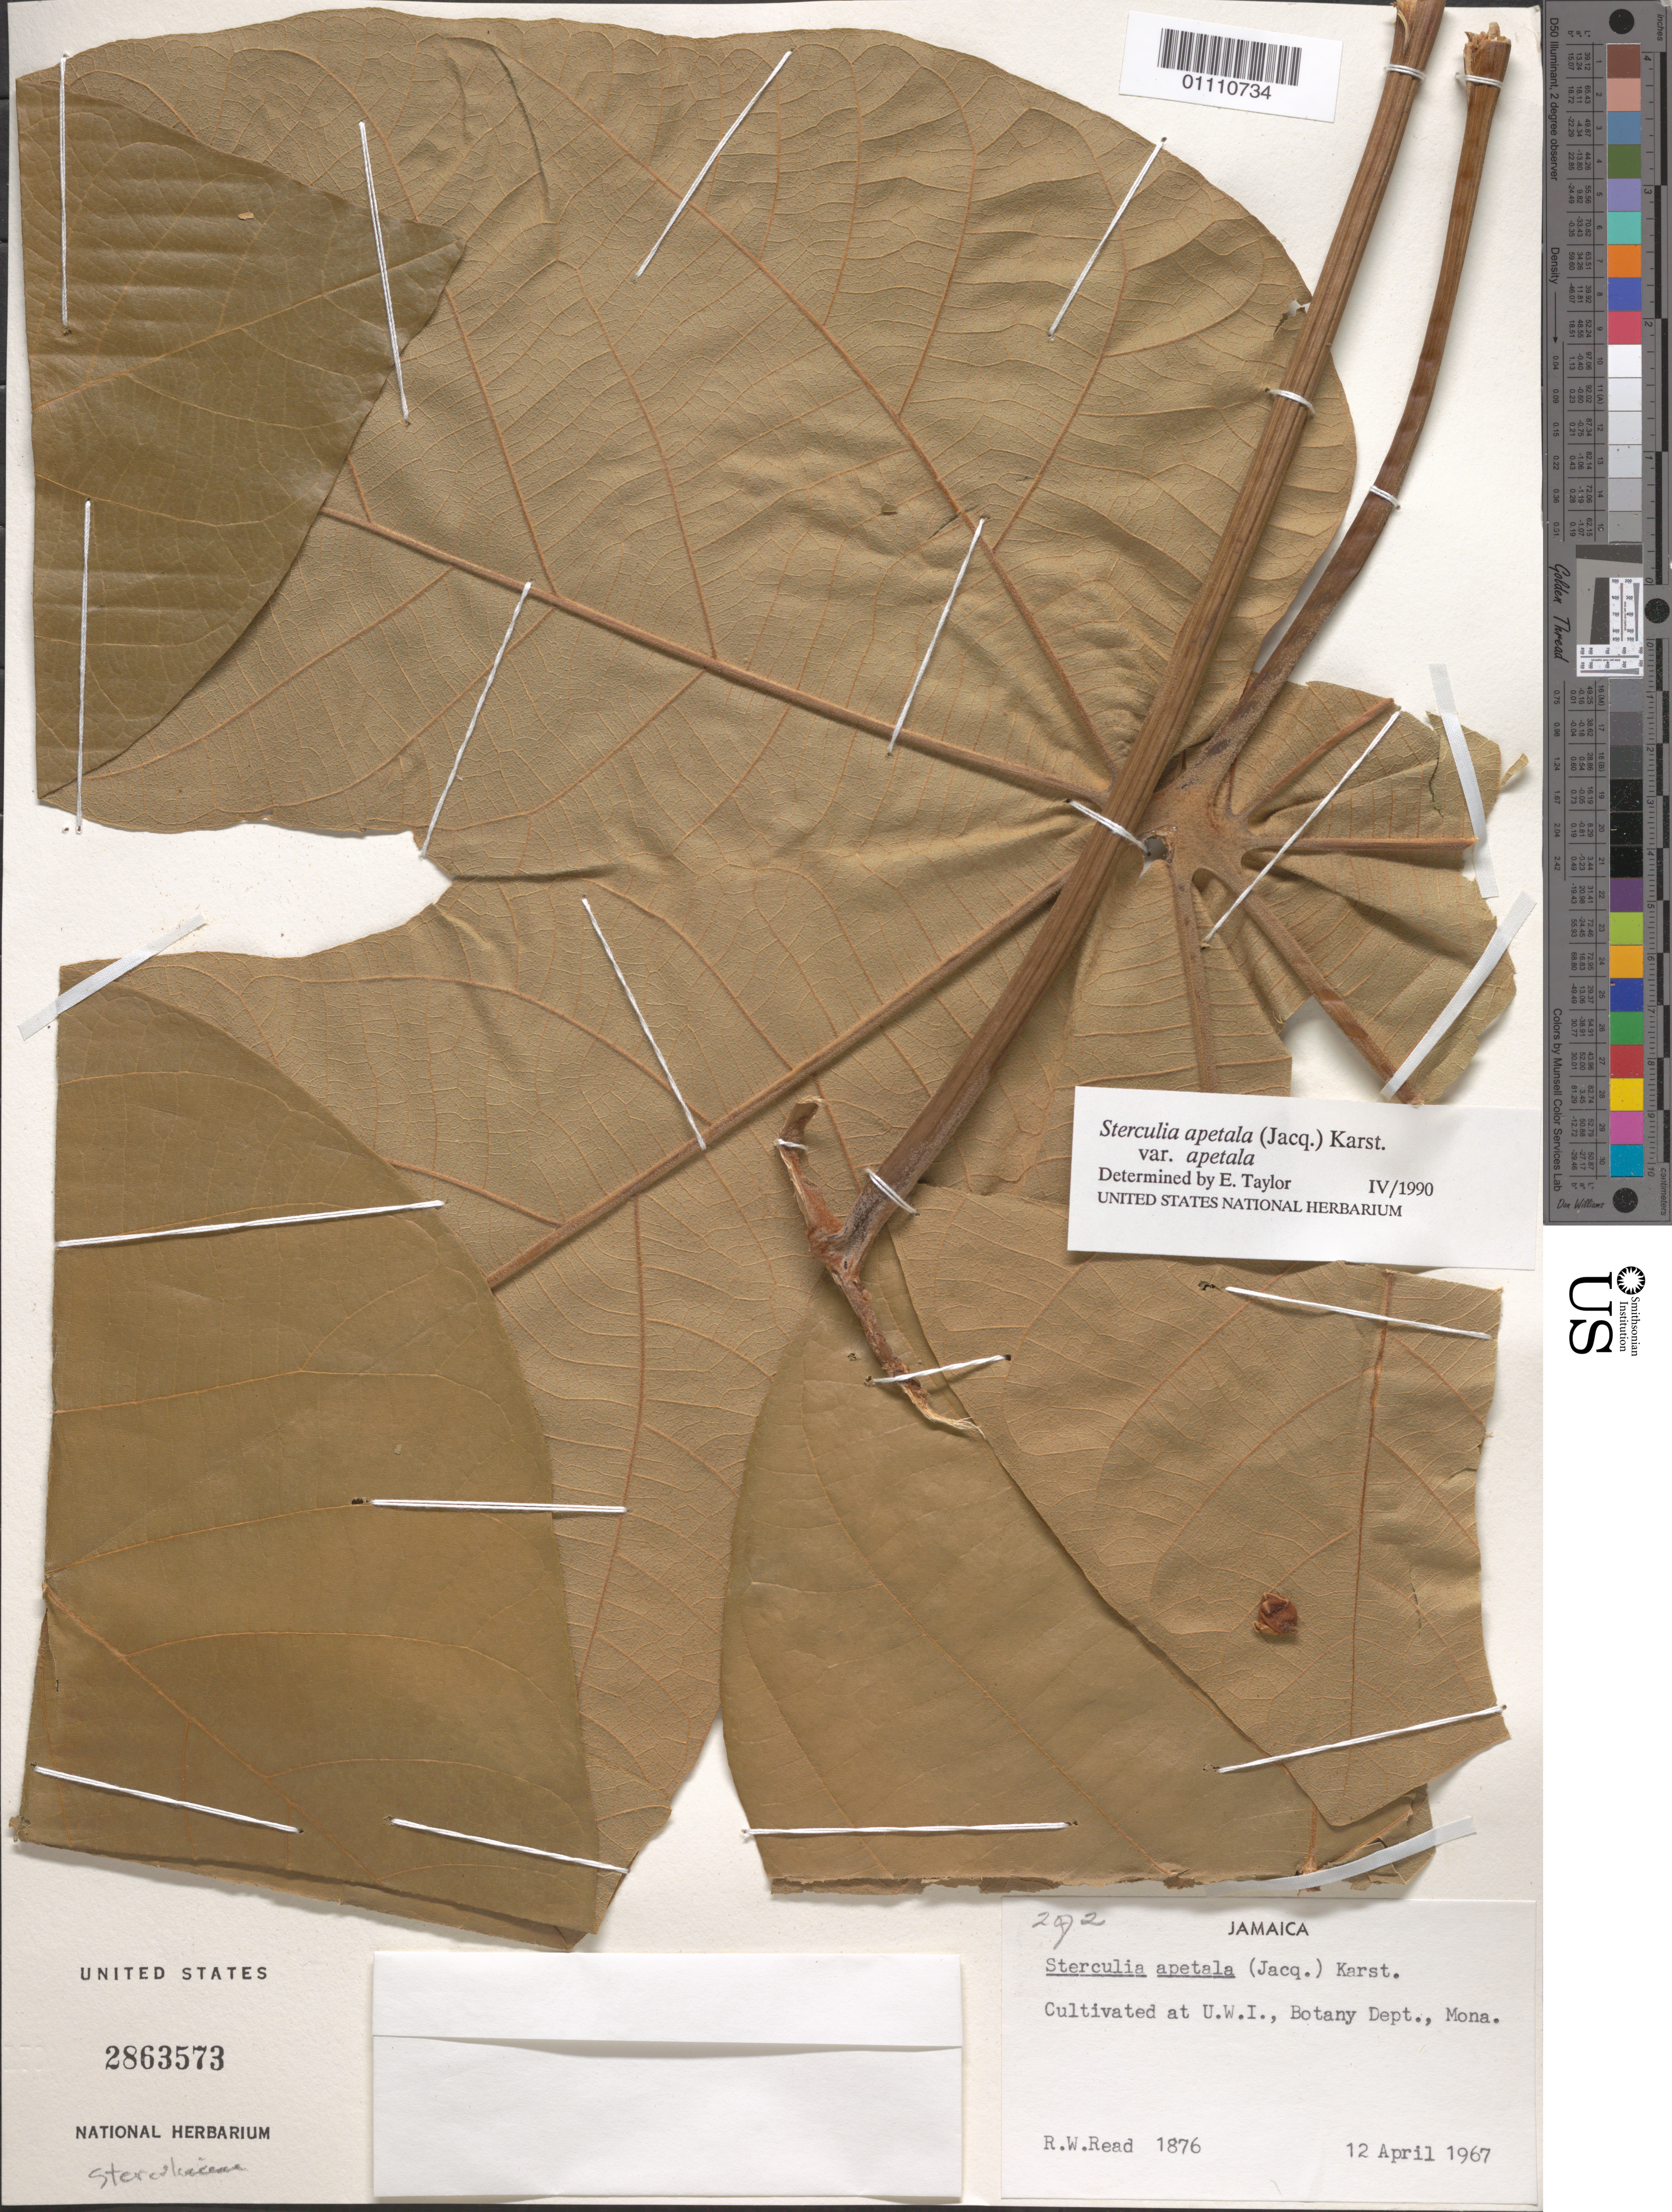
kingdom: Plantae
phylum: Tracheophyta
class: Magnoliopsida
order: Malvales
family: Malvaceae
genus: Sterculia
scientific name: Sterculia apetala var. apetala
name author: (Jacq.) H. Karst.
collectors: R. W. Read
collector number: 1876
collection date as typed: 12 Apr 1967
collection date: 1967-04-12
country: Jamaica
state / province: Kingston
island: Jamaica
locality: Cultivated at U.W.I., Botany Dept., Mona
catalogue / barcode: US 2863573